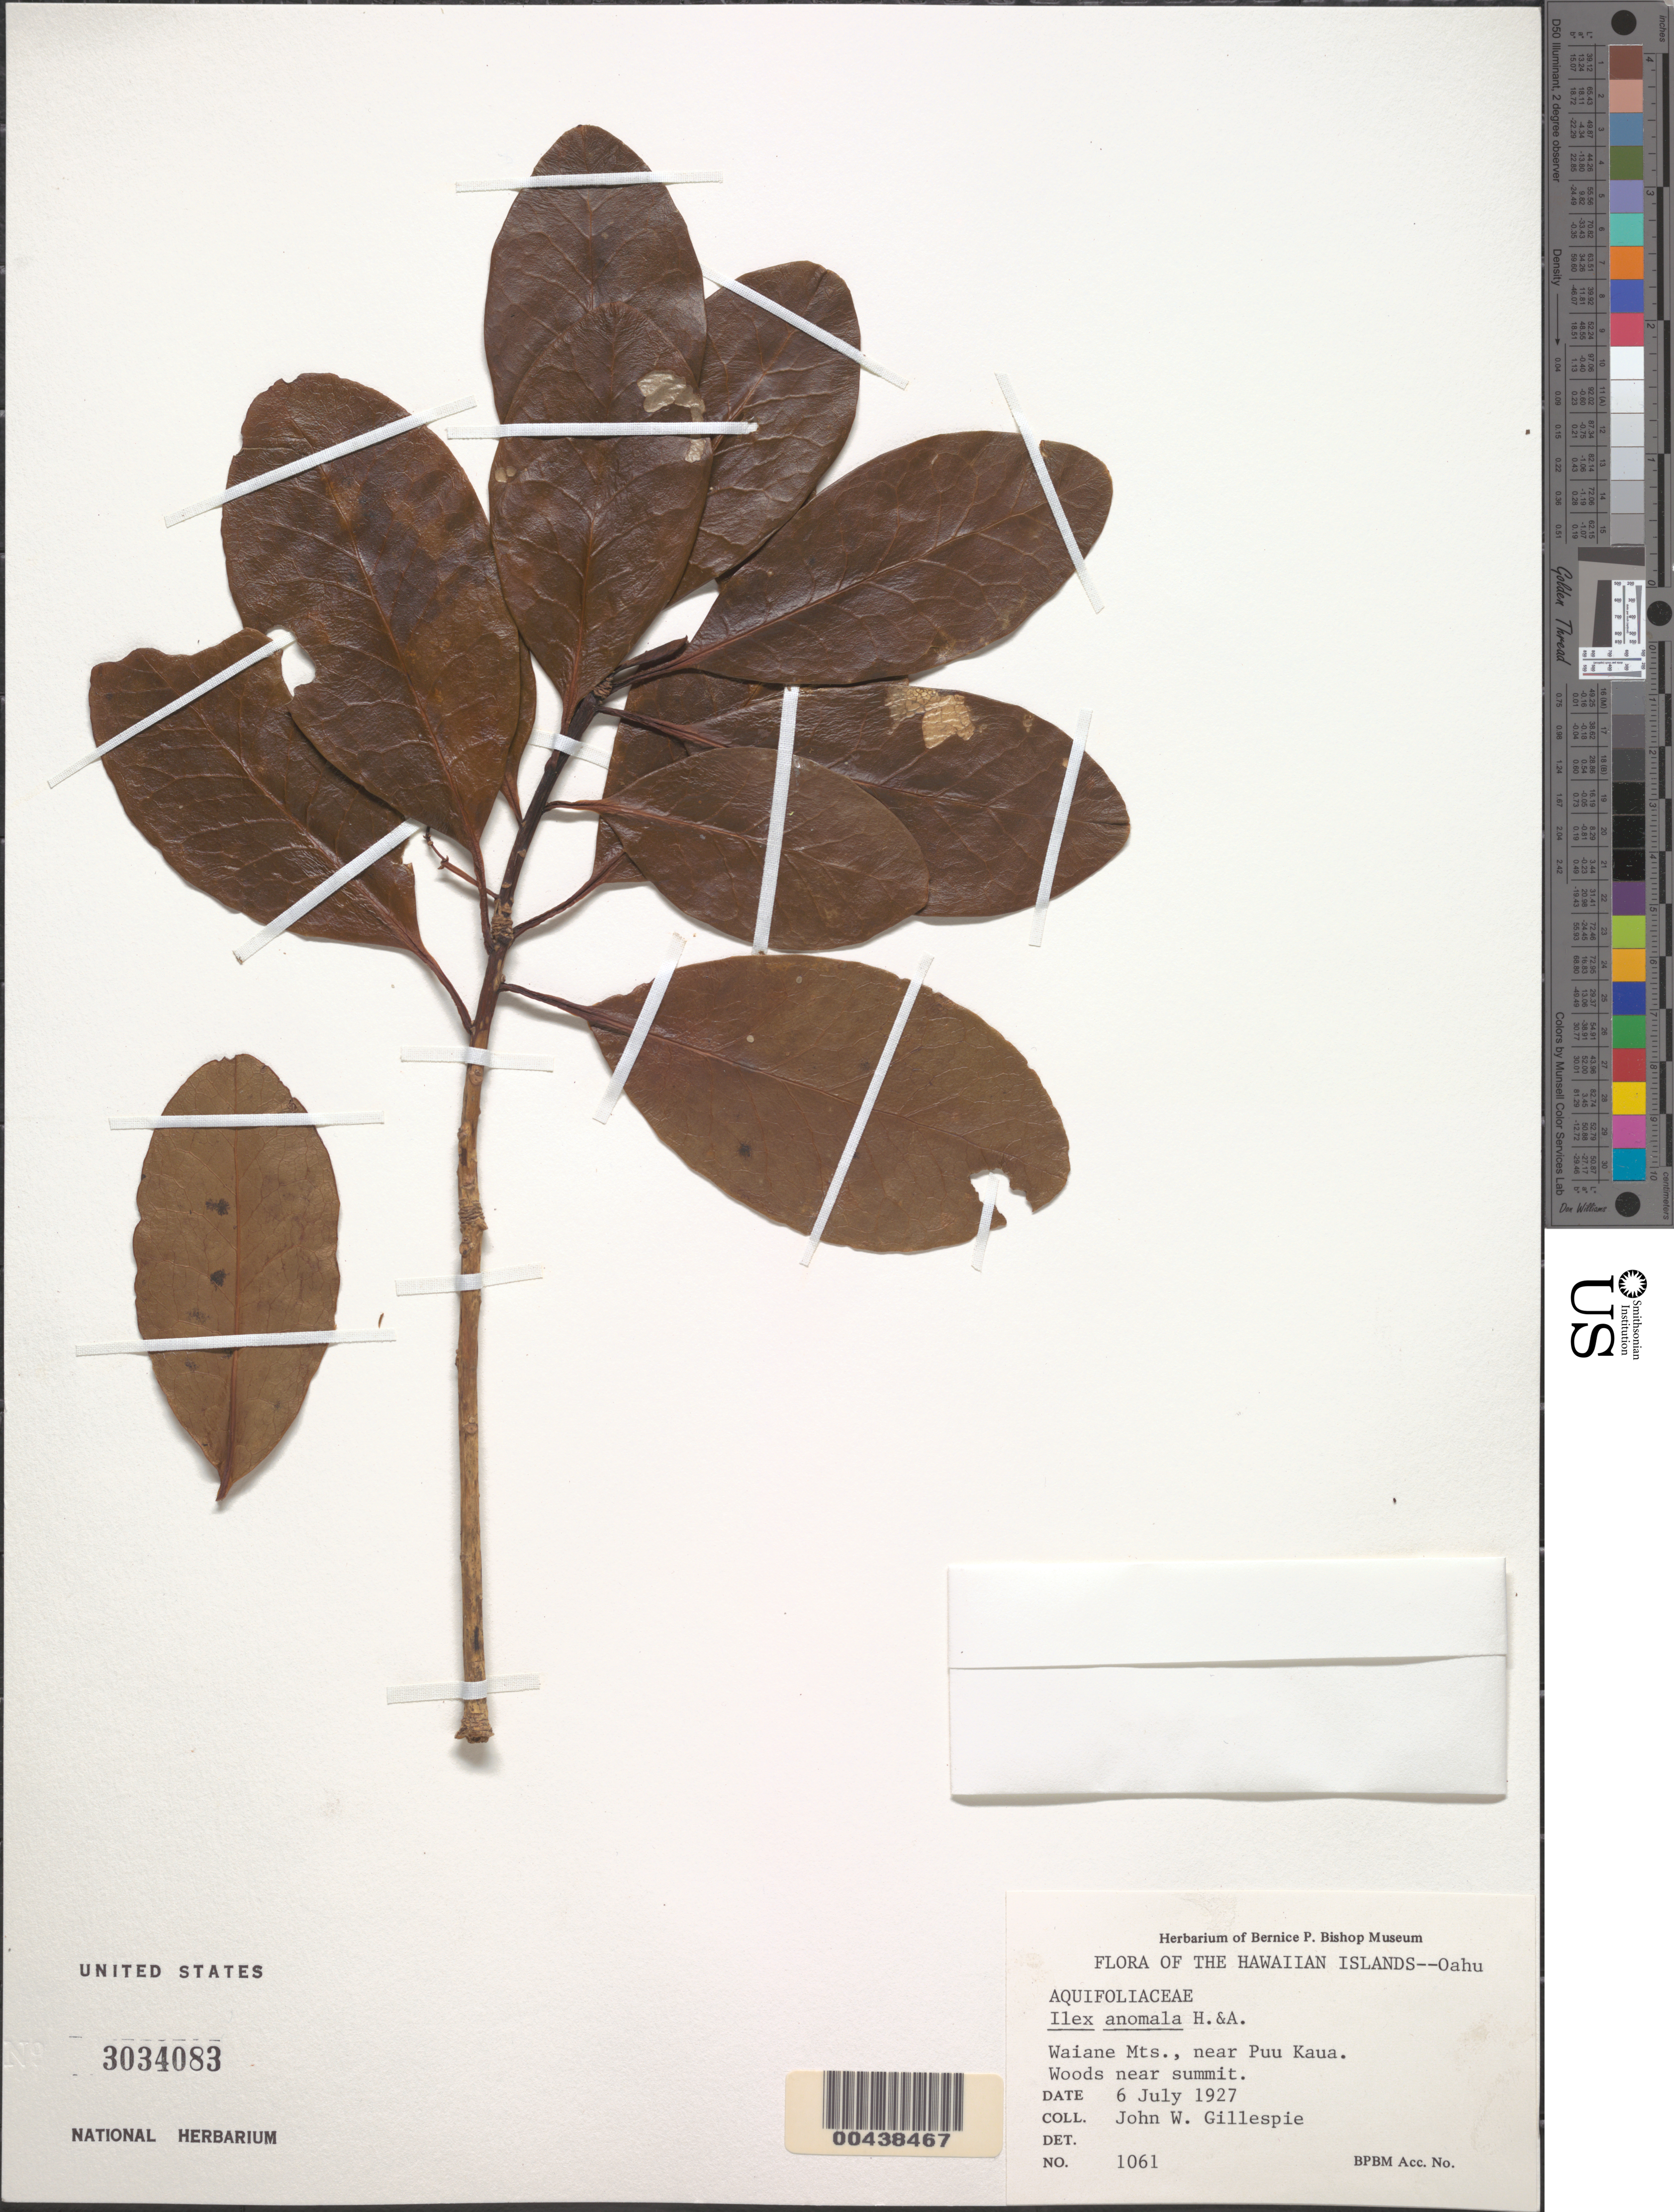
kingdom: Plantae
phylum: Tracheophyta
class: Magnoliopsida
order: Aquifoliales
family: Aquifoliaceae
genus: Ilex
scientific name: Ilex anomala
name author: Hook. & Arn.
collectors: J. W. Gillespie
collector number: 1061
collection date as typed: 6 Jul 1927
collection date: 1927-07-06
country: United States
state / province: Hawaii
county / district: Honolulu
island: Oahu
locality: Waianae Mts., near Puu Kaua. Near summit.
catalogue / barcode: US 3034083